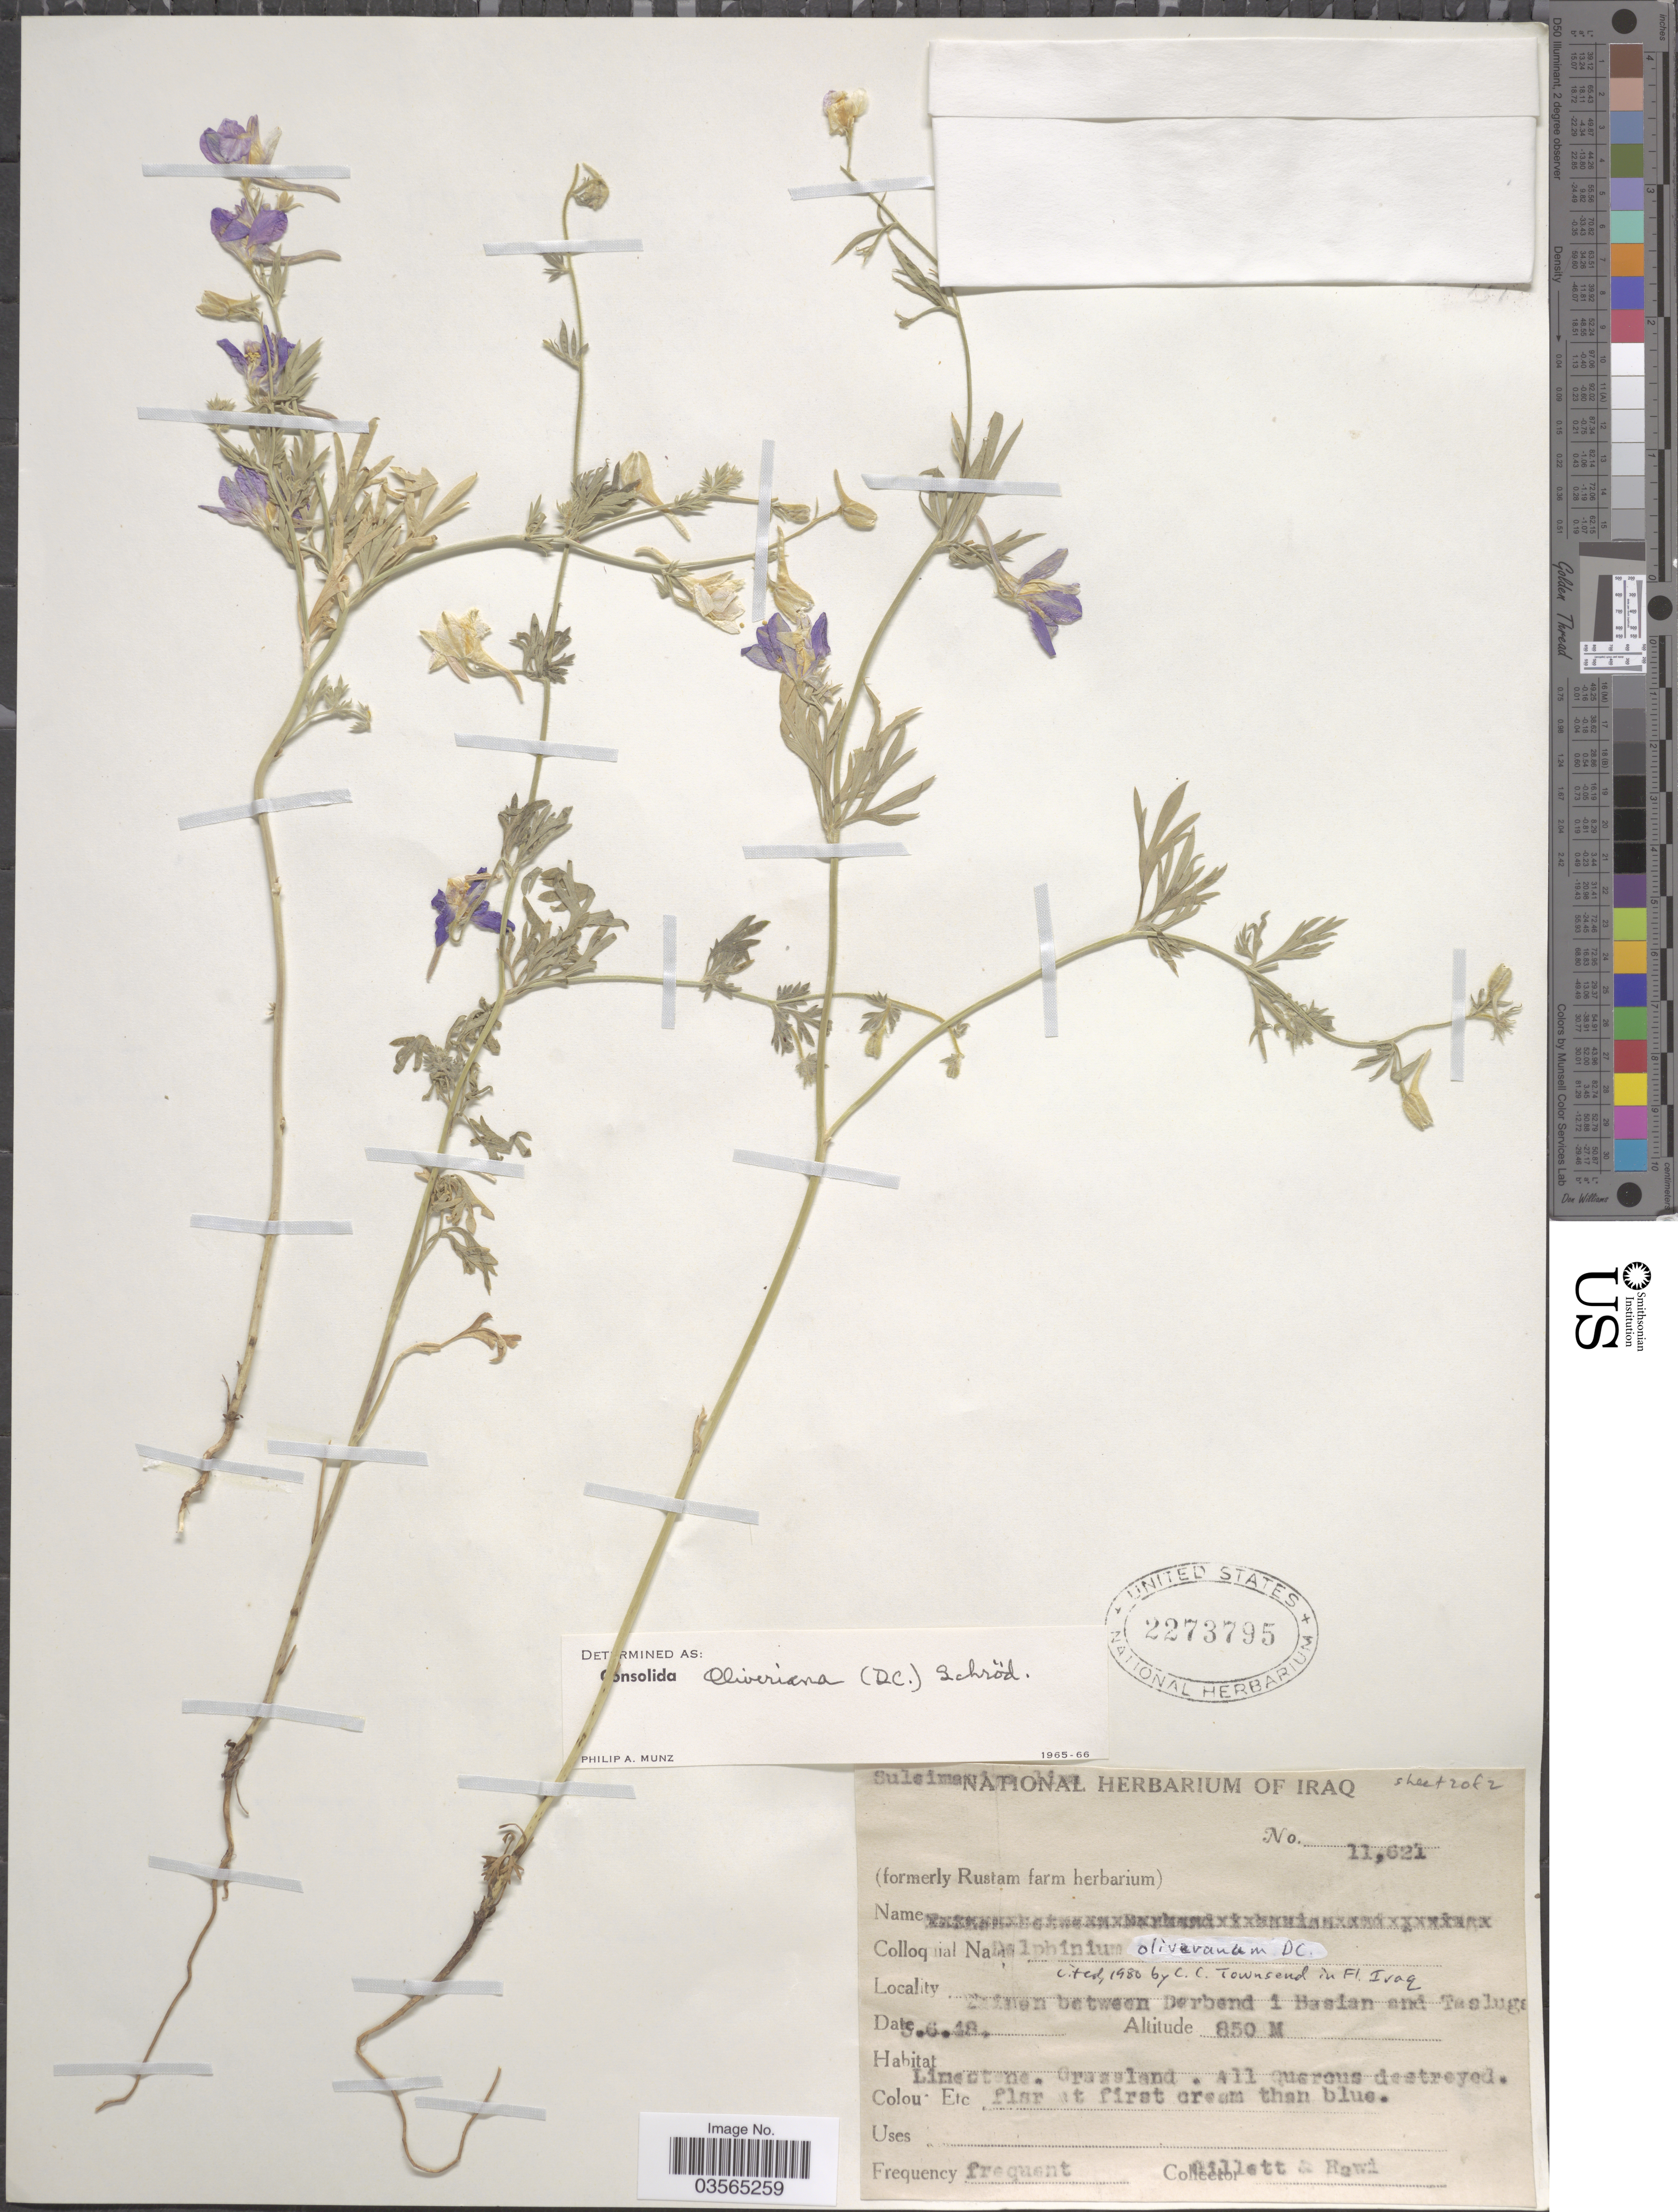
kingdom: Plantae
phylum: Tracheophyta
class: Magnoliopsida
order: Ranunculales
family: Ranunculaceae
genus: Delphinium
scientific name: Delphinium oliverianum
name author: DC.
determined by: Strong, Mark T., (BOT), Smithsonian Institution - National Museum of Natural History (UNITED STATES)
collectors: Gillett, -- & -. Rawi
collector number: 11621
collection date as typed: Transcribed d/m/y: 3/6/48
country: Iraq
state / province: As Sulaymānīyah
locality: Suleimaniya liwa. Tainan between Derbend i Basian and Tasluga.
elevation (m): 850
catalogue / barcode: US 2273795